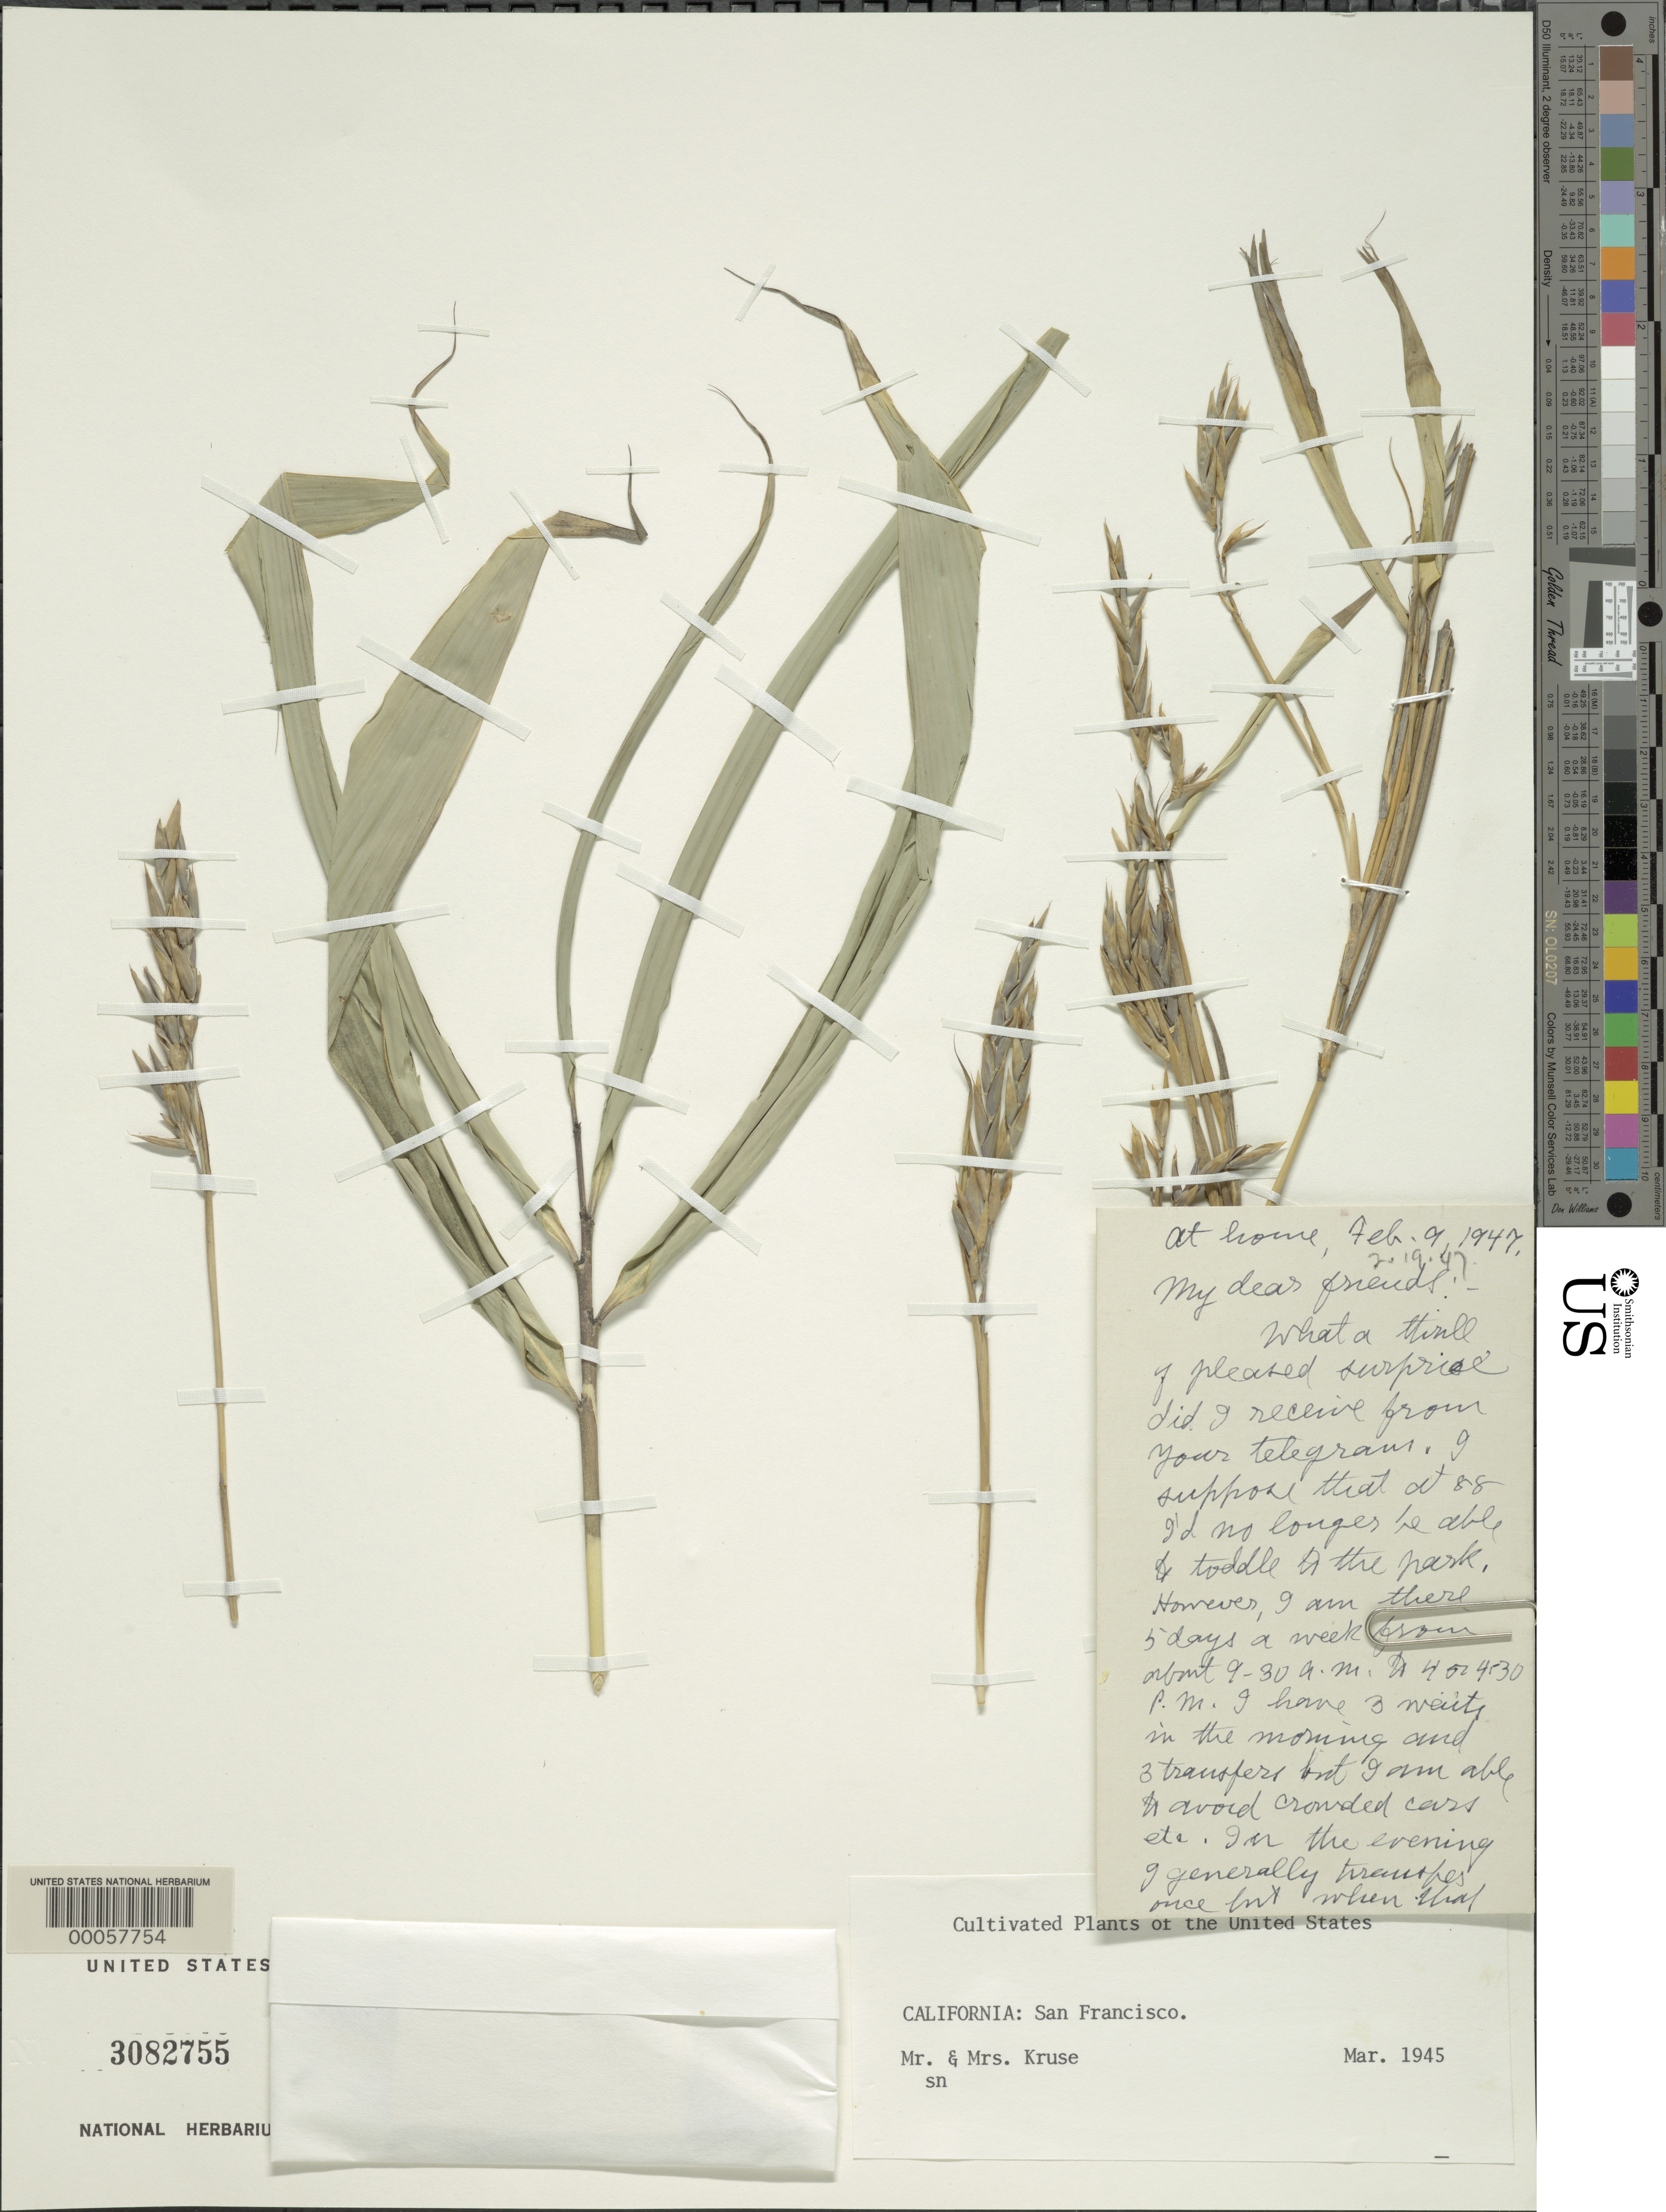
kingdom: Plantae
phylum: Tracheophyta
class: Liliopsida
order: Poales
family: Poaceae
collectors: -. Kruse & Kruse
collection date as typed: Mar 1945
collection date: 1945-03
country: United States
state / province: Florida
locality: Southern Florida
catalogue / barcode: US 3082755